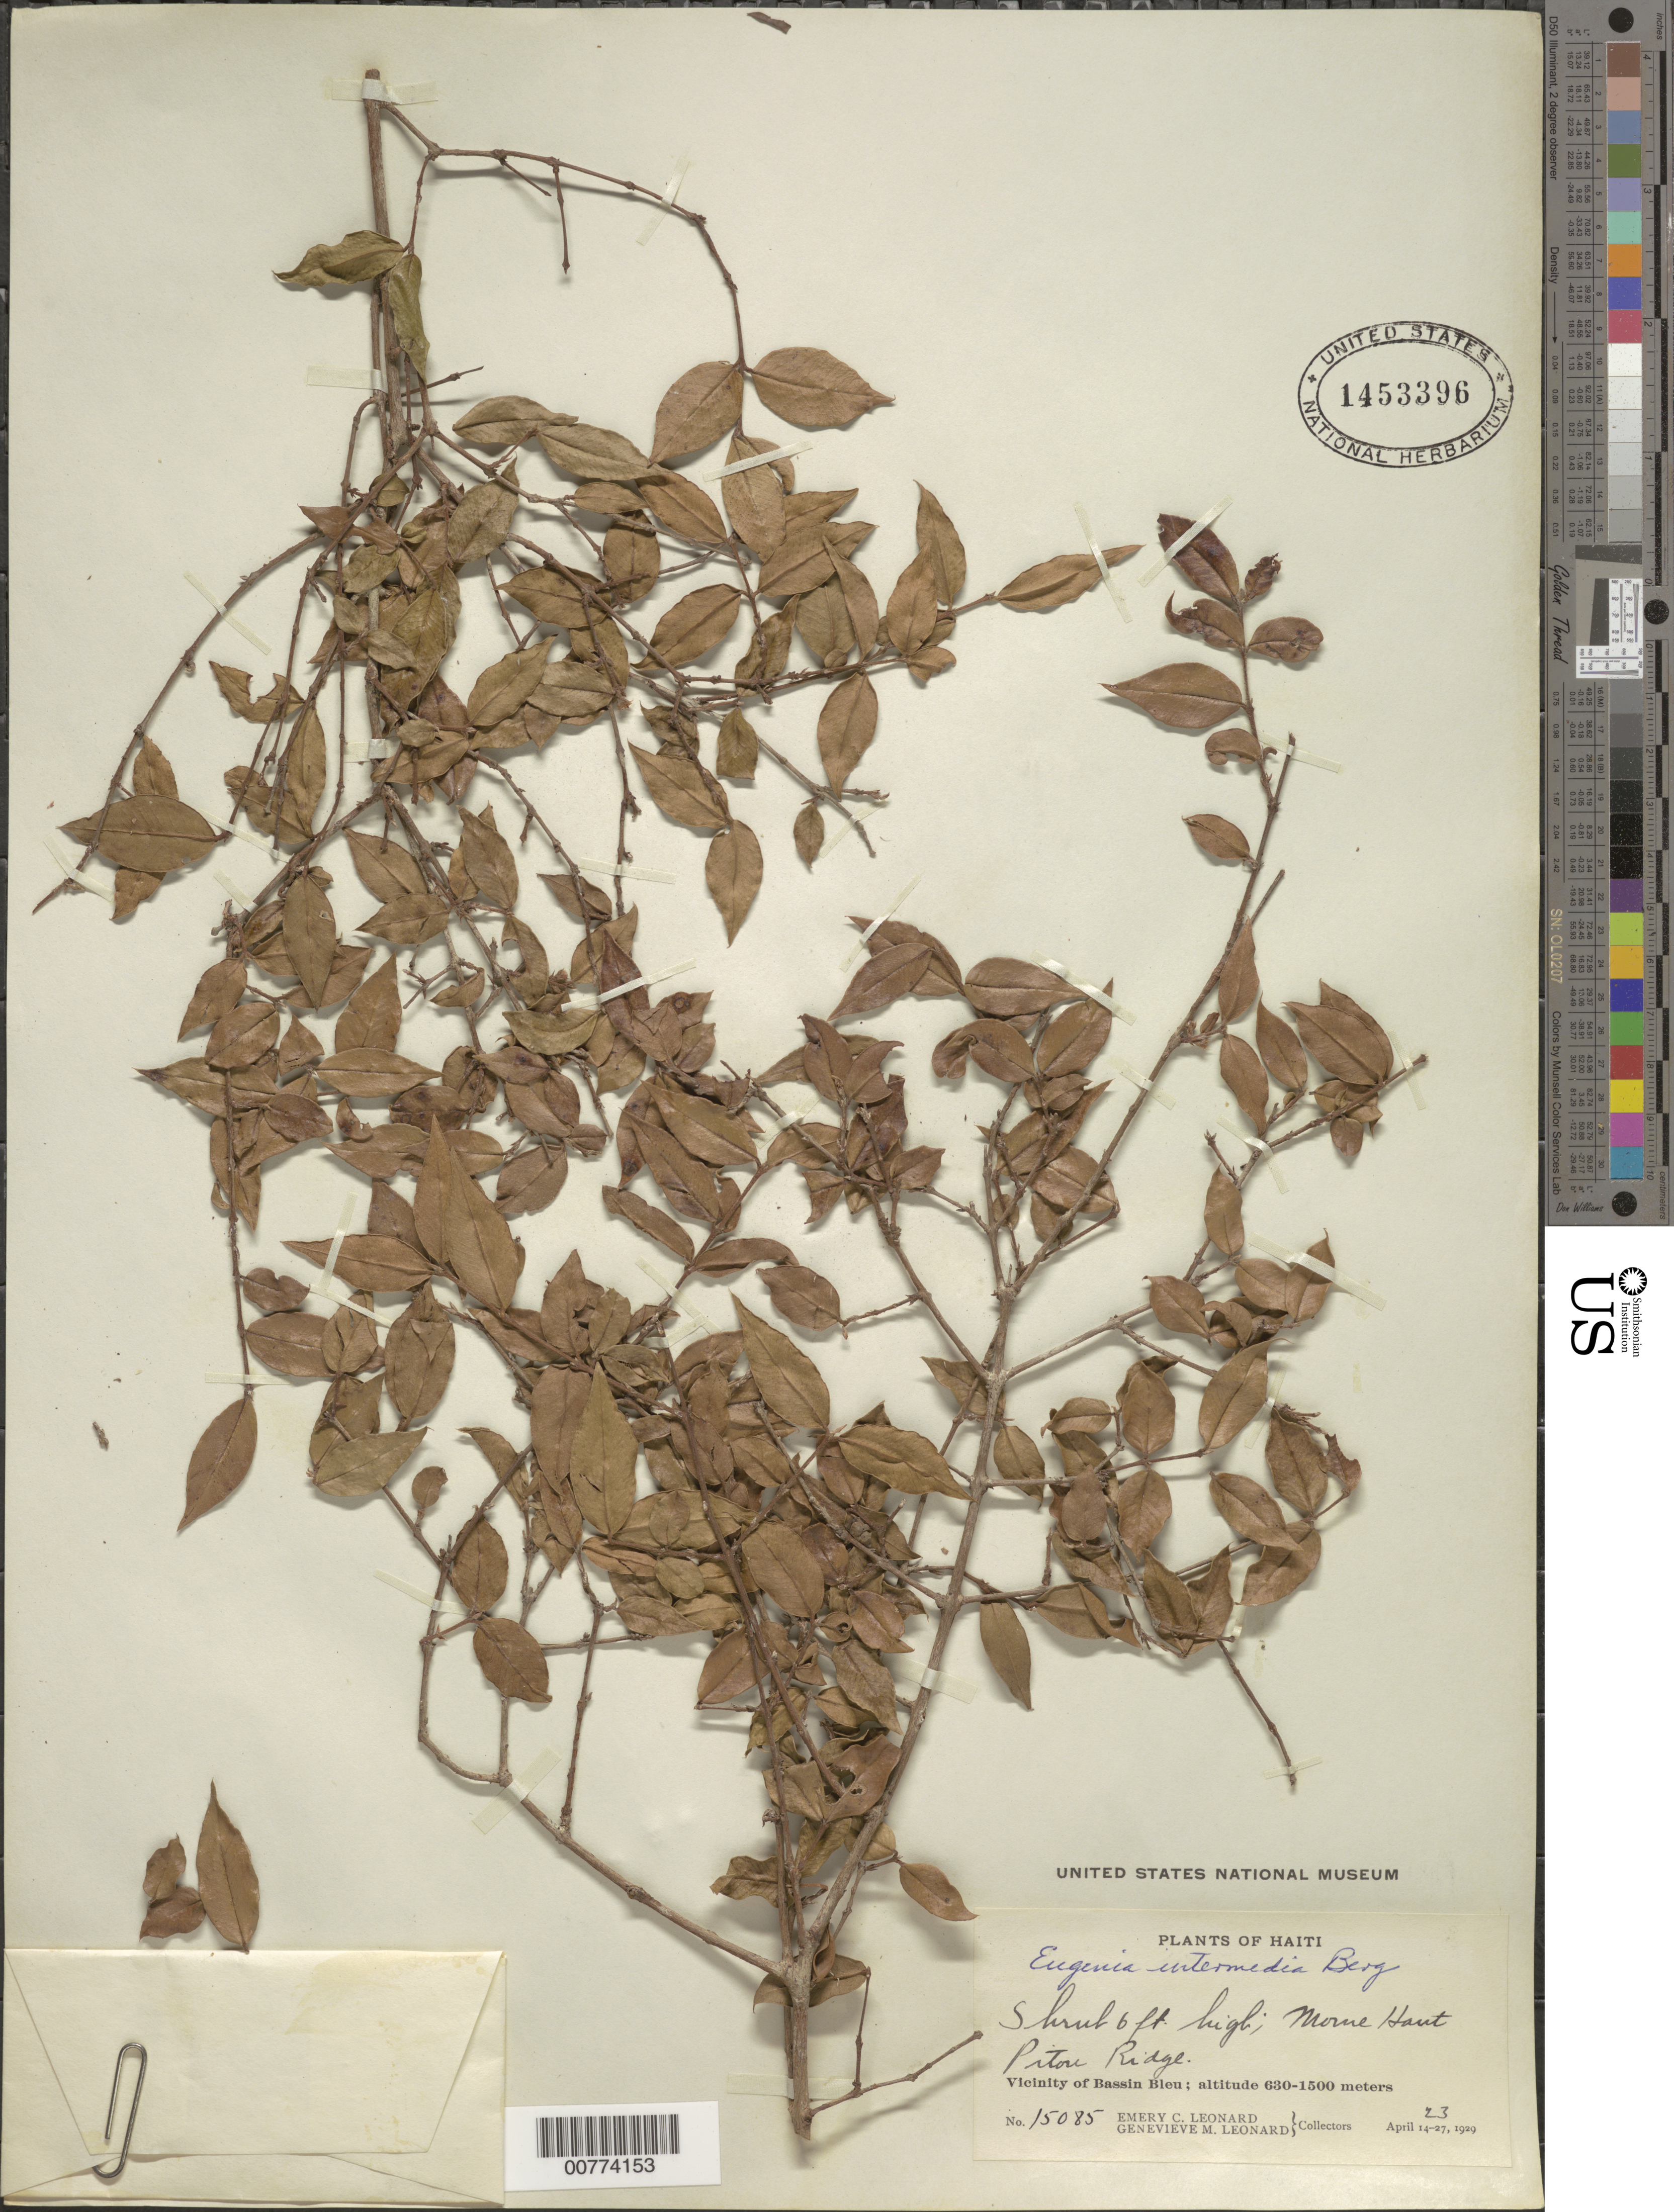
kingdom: Plantae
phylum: Tracheophyta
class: Magnoliopsida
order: Myrtales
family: Myrtaceae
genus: Eugenia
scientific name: Eugenia intermedia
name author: O. Berg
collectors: E. C. Leonard & G. M. Leonard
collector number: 15085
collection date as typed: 23 Apr 1929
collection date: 1929-04-23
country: Haiti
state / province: Nord-Ouest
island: Hispaniola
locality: Vicinity of Bassin Bleu, Morne Haut, Piton Ridge.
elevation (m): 630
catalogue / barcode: US 1453396